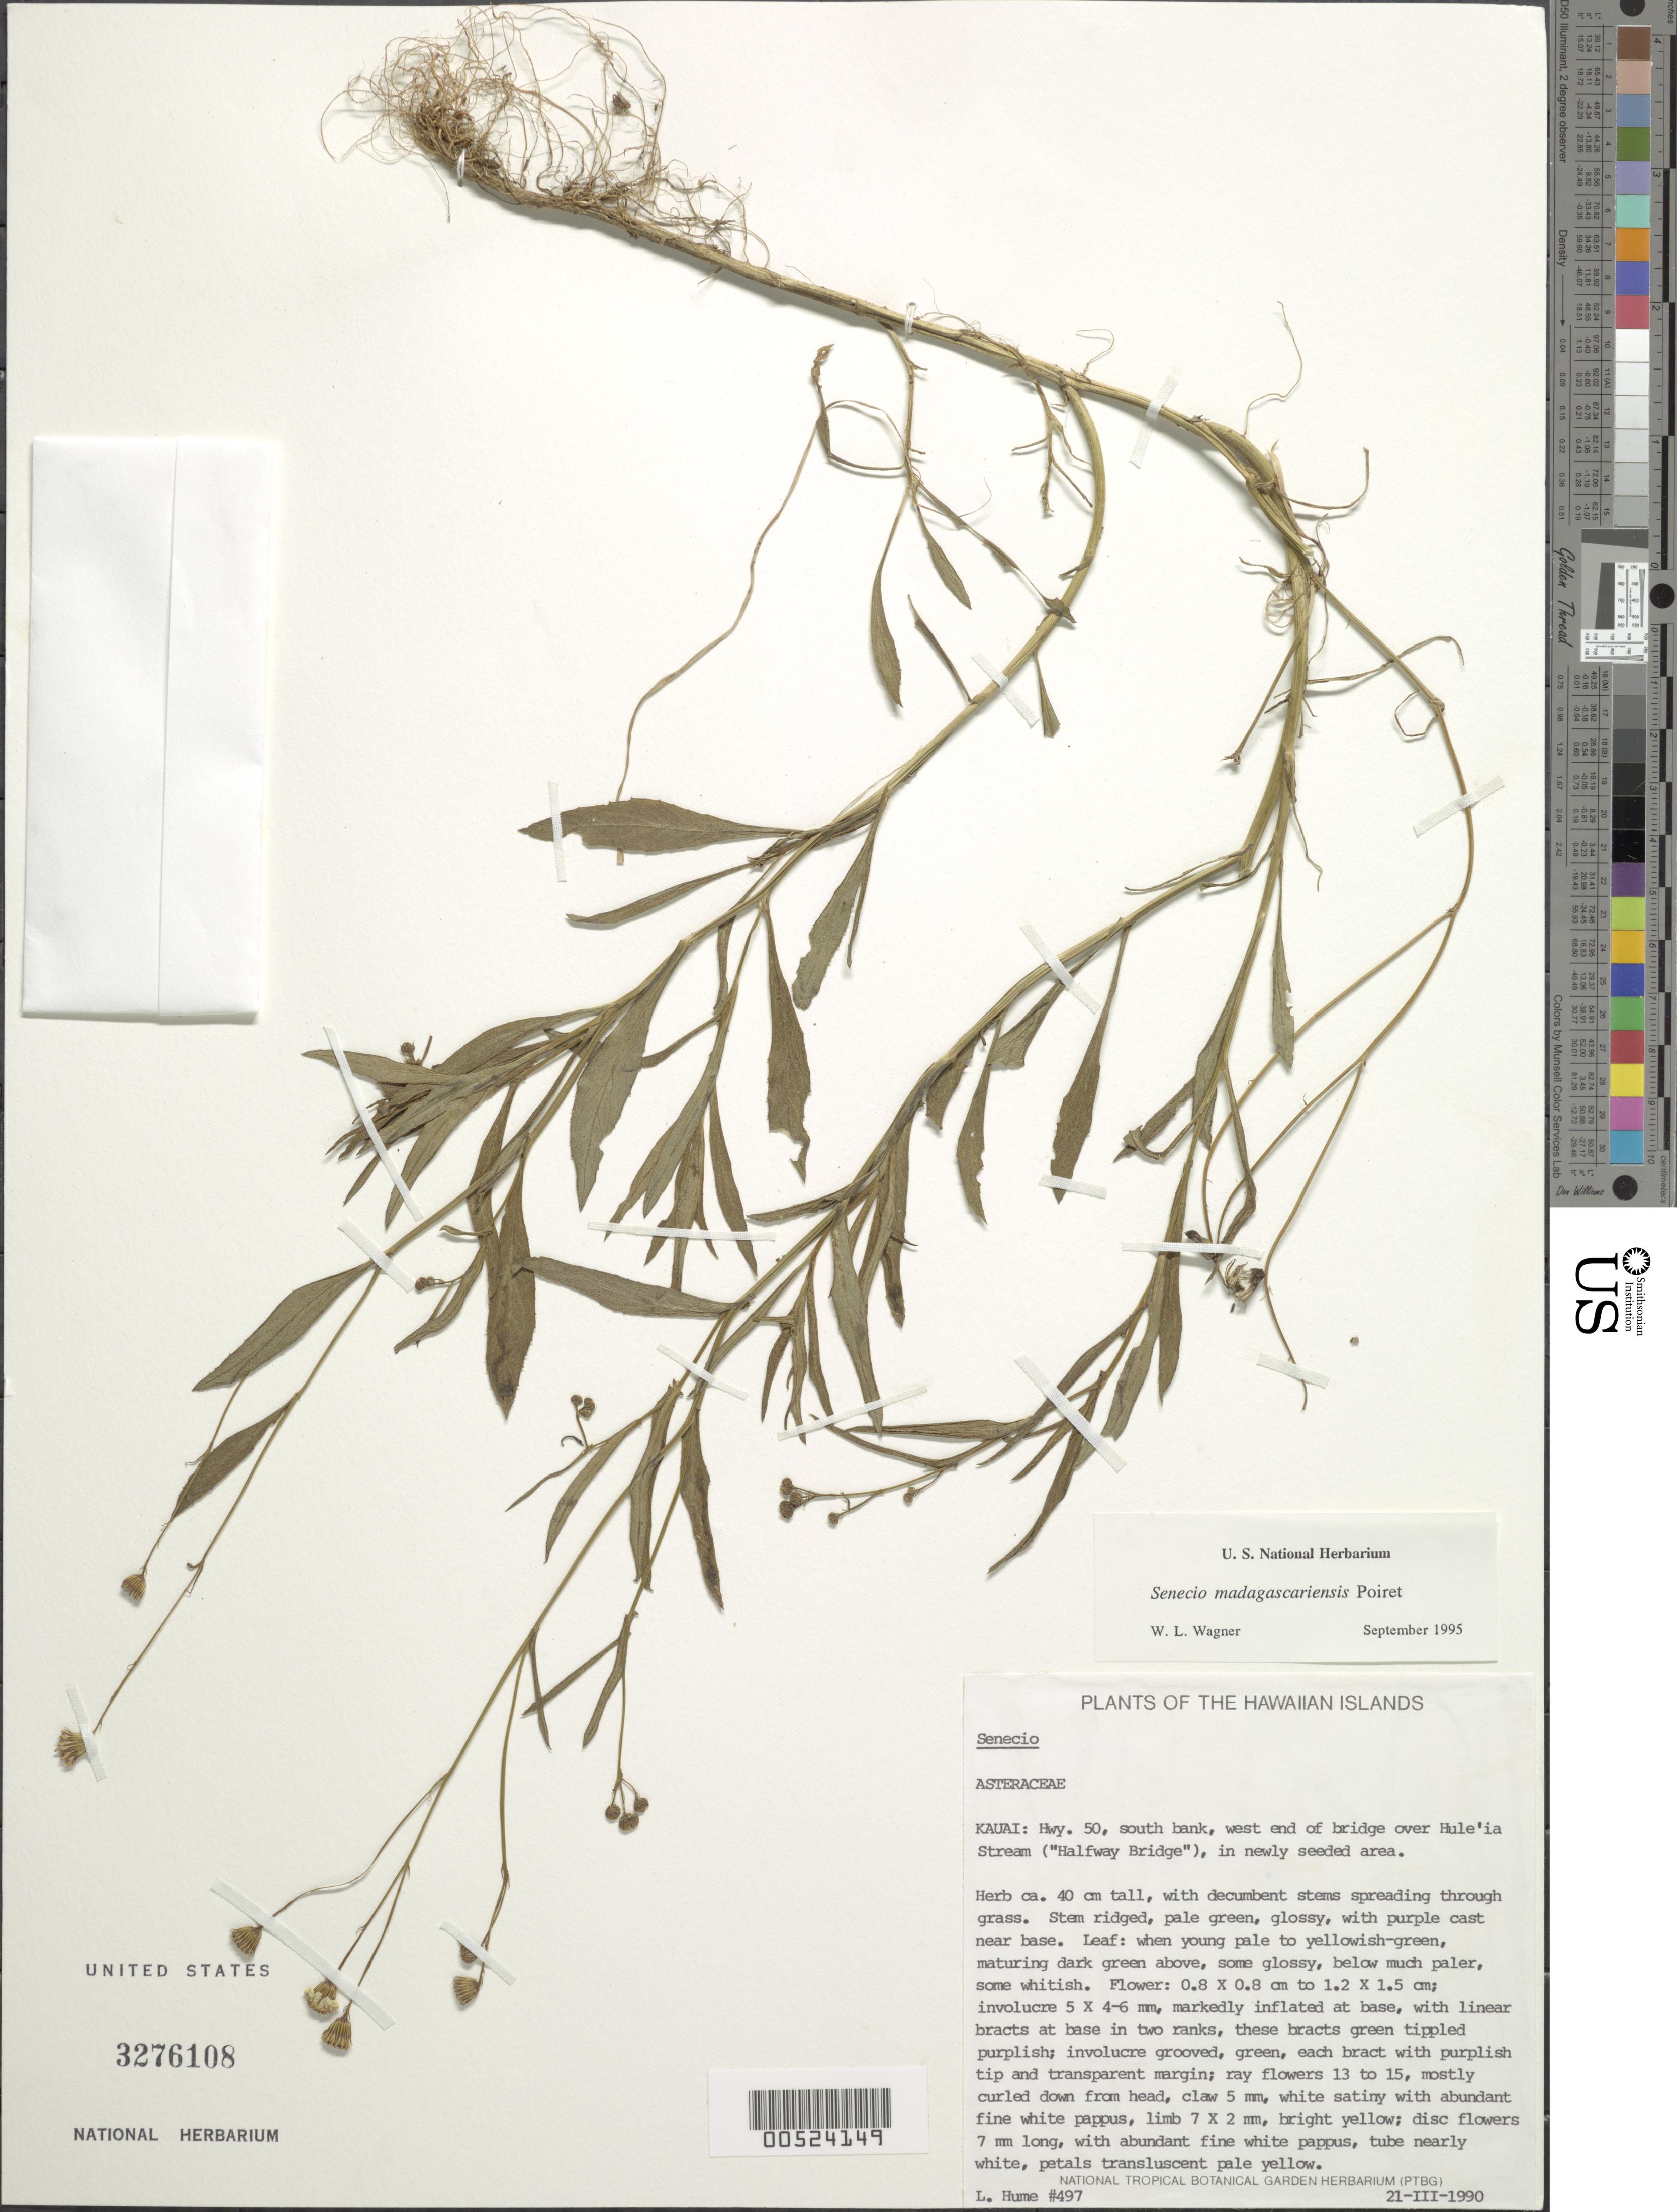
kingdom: Plantae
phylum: Tracheophyta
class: Magnoliopsida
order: Asterales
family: Asteraceae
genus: Senecio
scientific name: Senecio madagascariensis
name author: Poir.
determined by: Wagner, W. L., (BOT), Smithsonian Institution - National Museum of Natural History (UNITED STATES)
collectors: L. Hume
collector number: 497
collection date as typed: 21 Mar 1990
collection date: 1990-03-21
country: United States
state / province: Hawaii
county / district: Kauai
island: Kaua'i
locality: Hwy 50, S bank, W end of bridge over Hule'ia Stream (Halfway Bridge)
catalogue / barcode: US 3276108